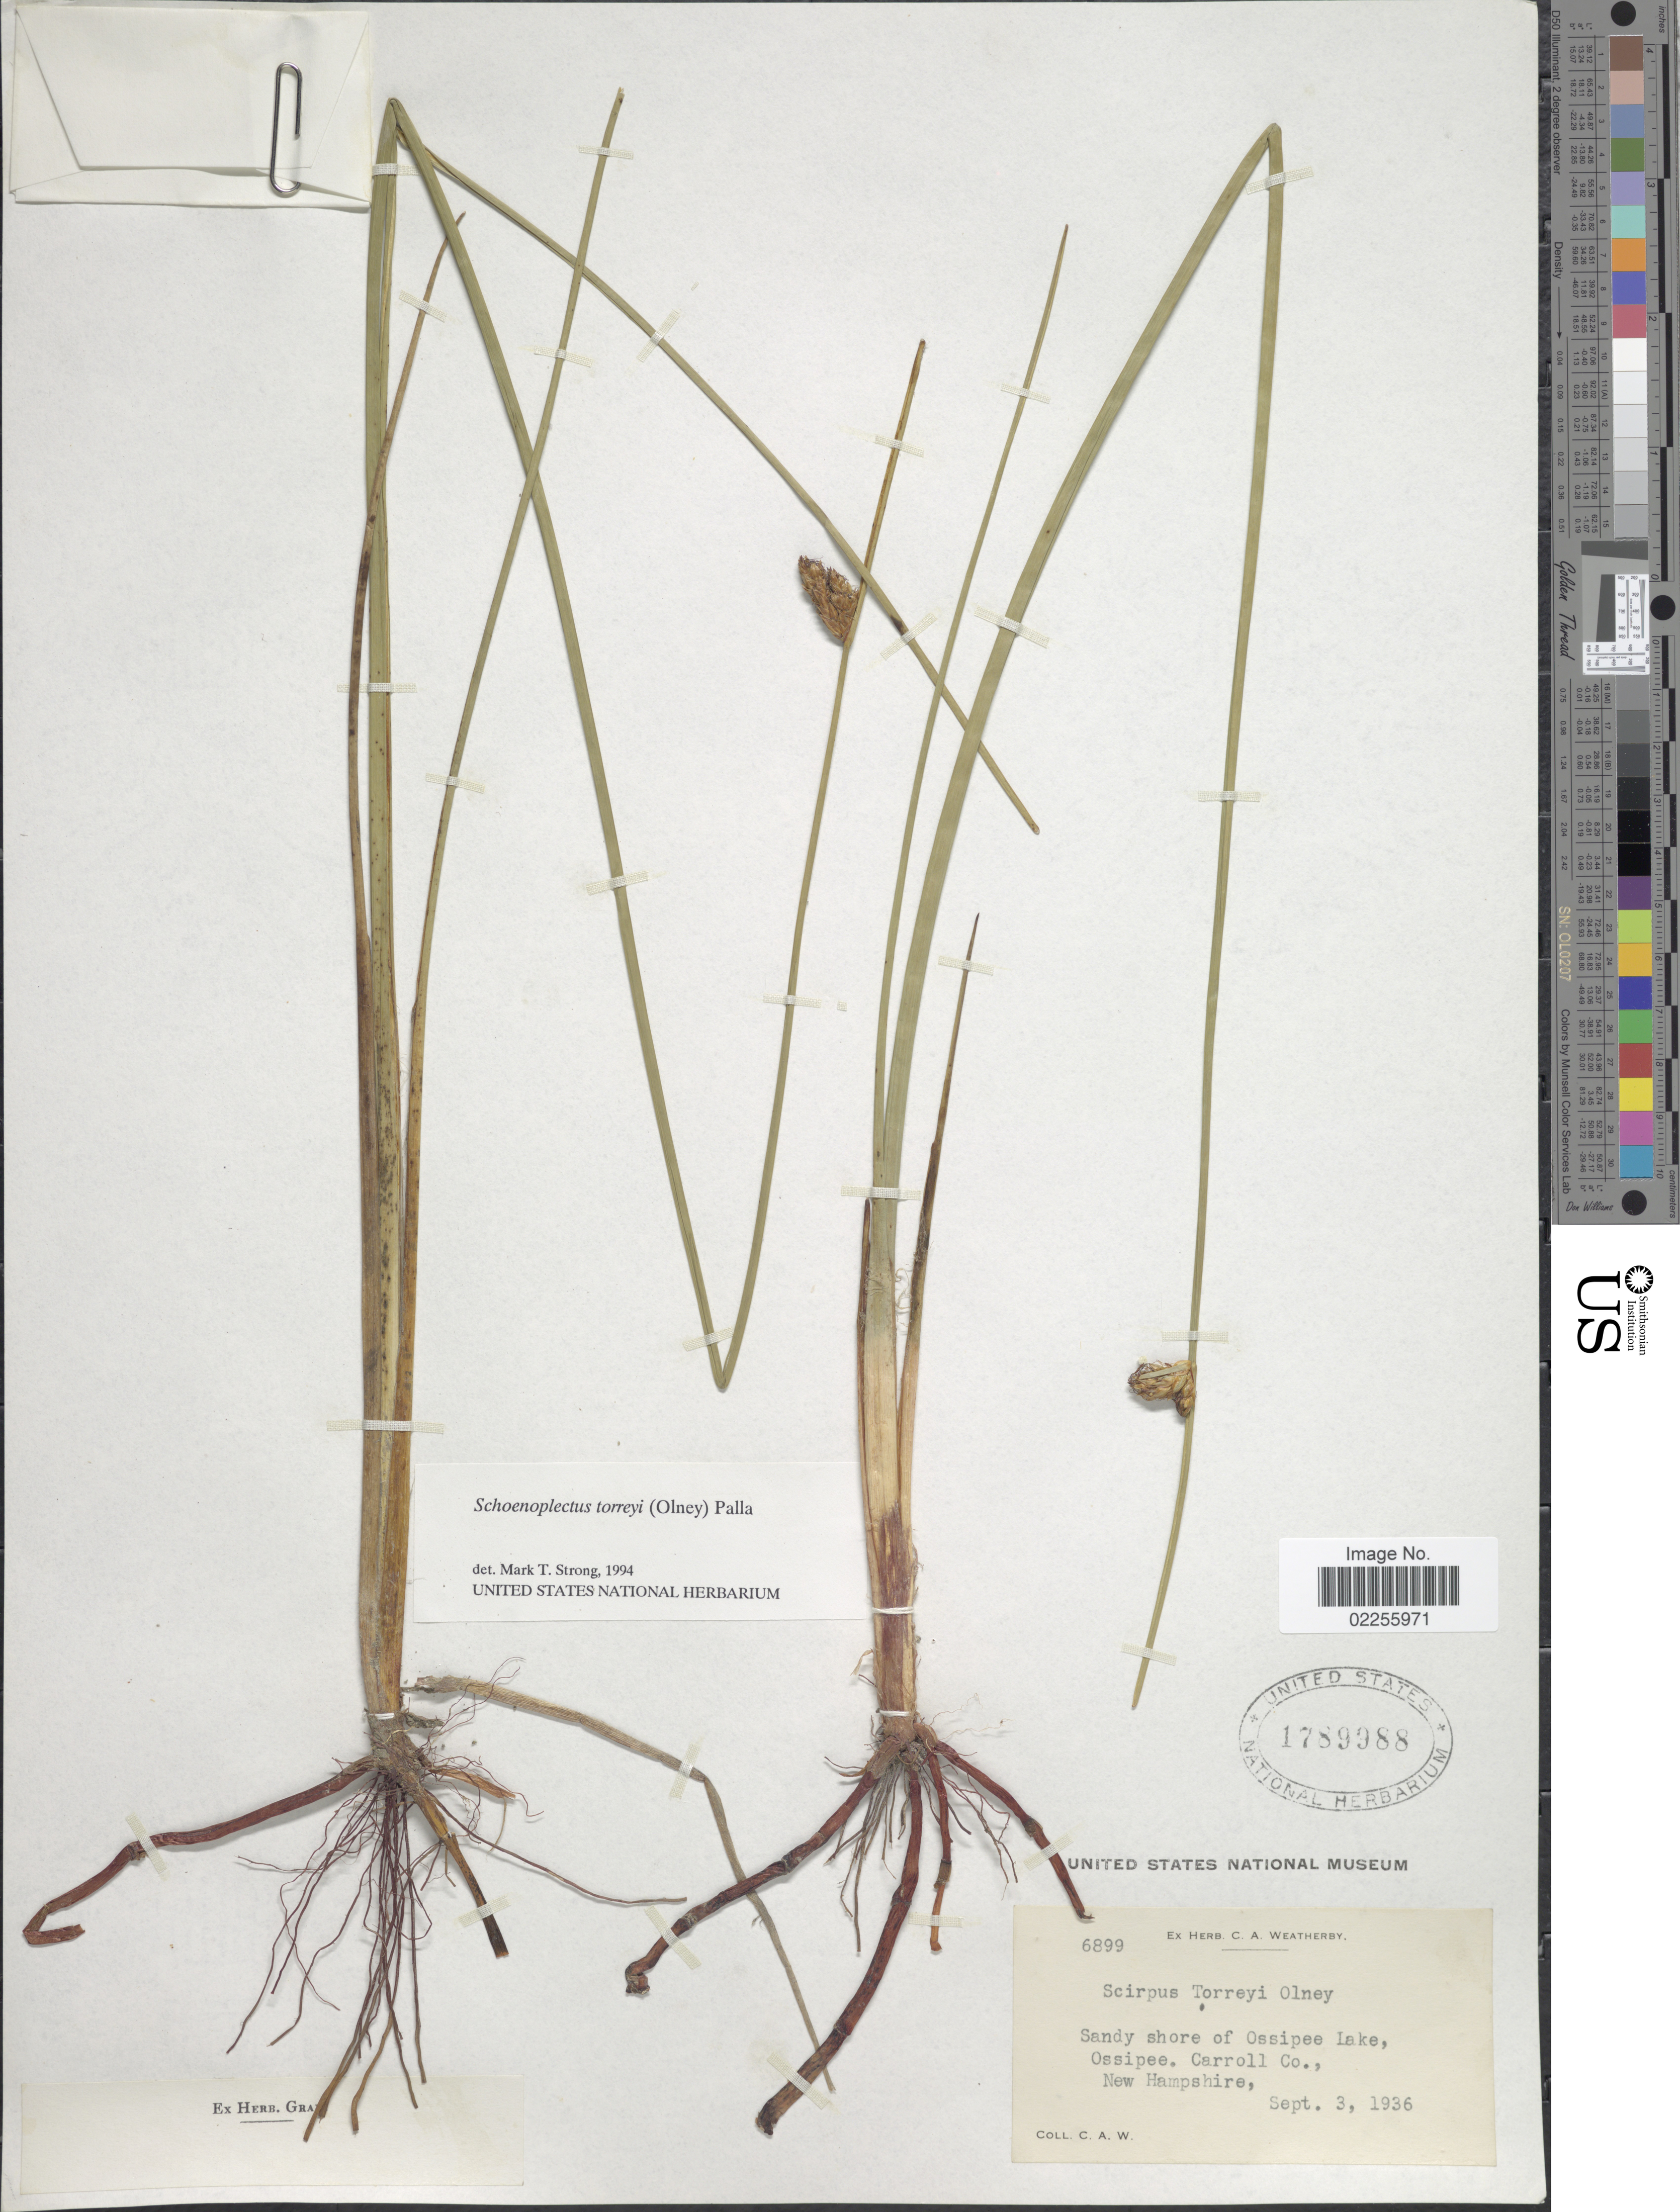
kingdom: Plantae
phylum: Tracheophyta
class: Liliopsida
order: Poales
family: Cyperaceae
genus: Schoenoplectus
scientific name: Schoenoplectus torreyi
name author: (Olney) Palla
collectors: C. A. Weatherby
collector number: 6899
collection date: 1936-09-03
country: United States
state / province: New Hampshire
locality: Sandy shore of Ossipee Lake, Ossipee, Carroll Co.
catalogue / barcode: US 1789988